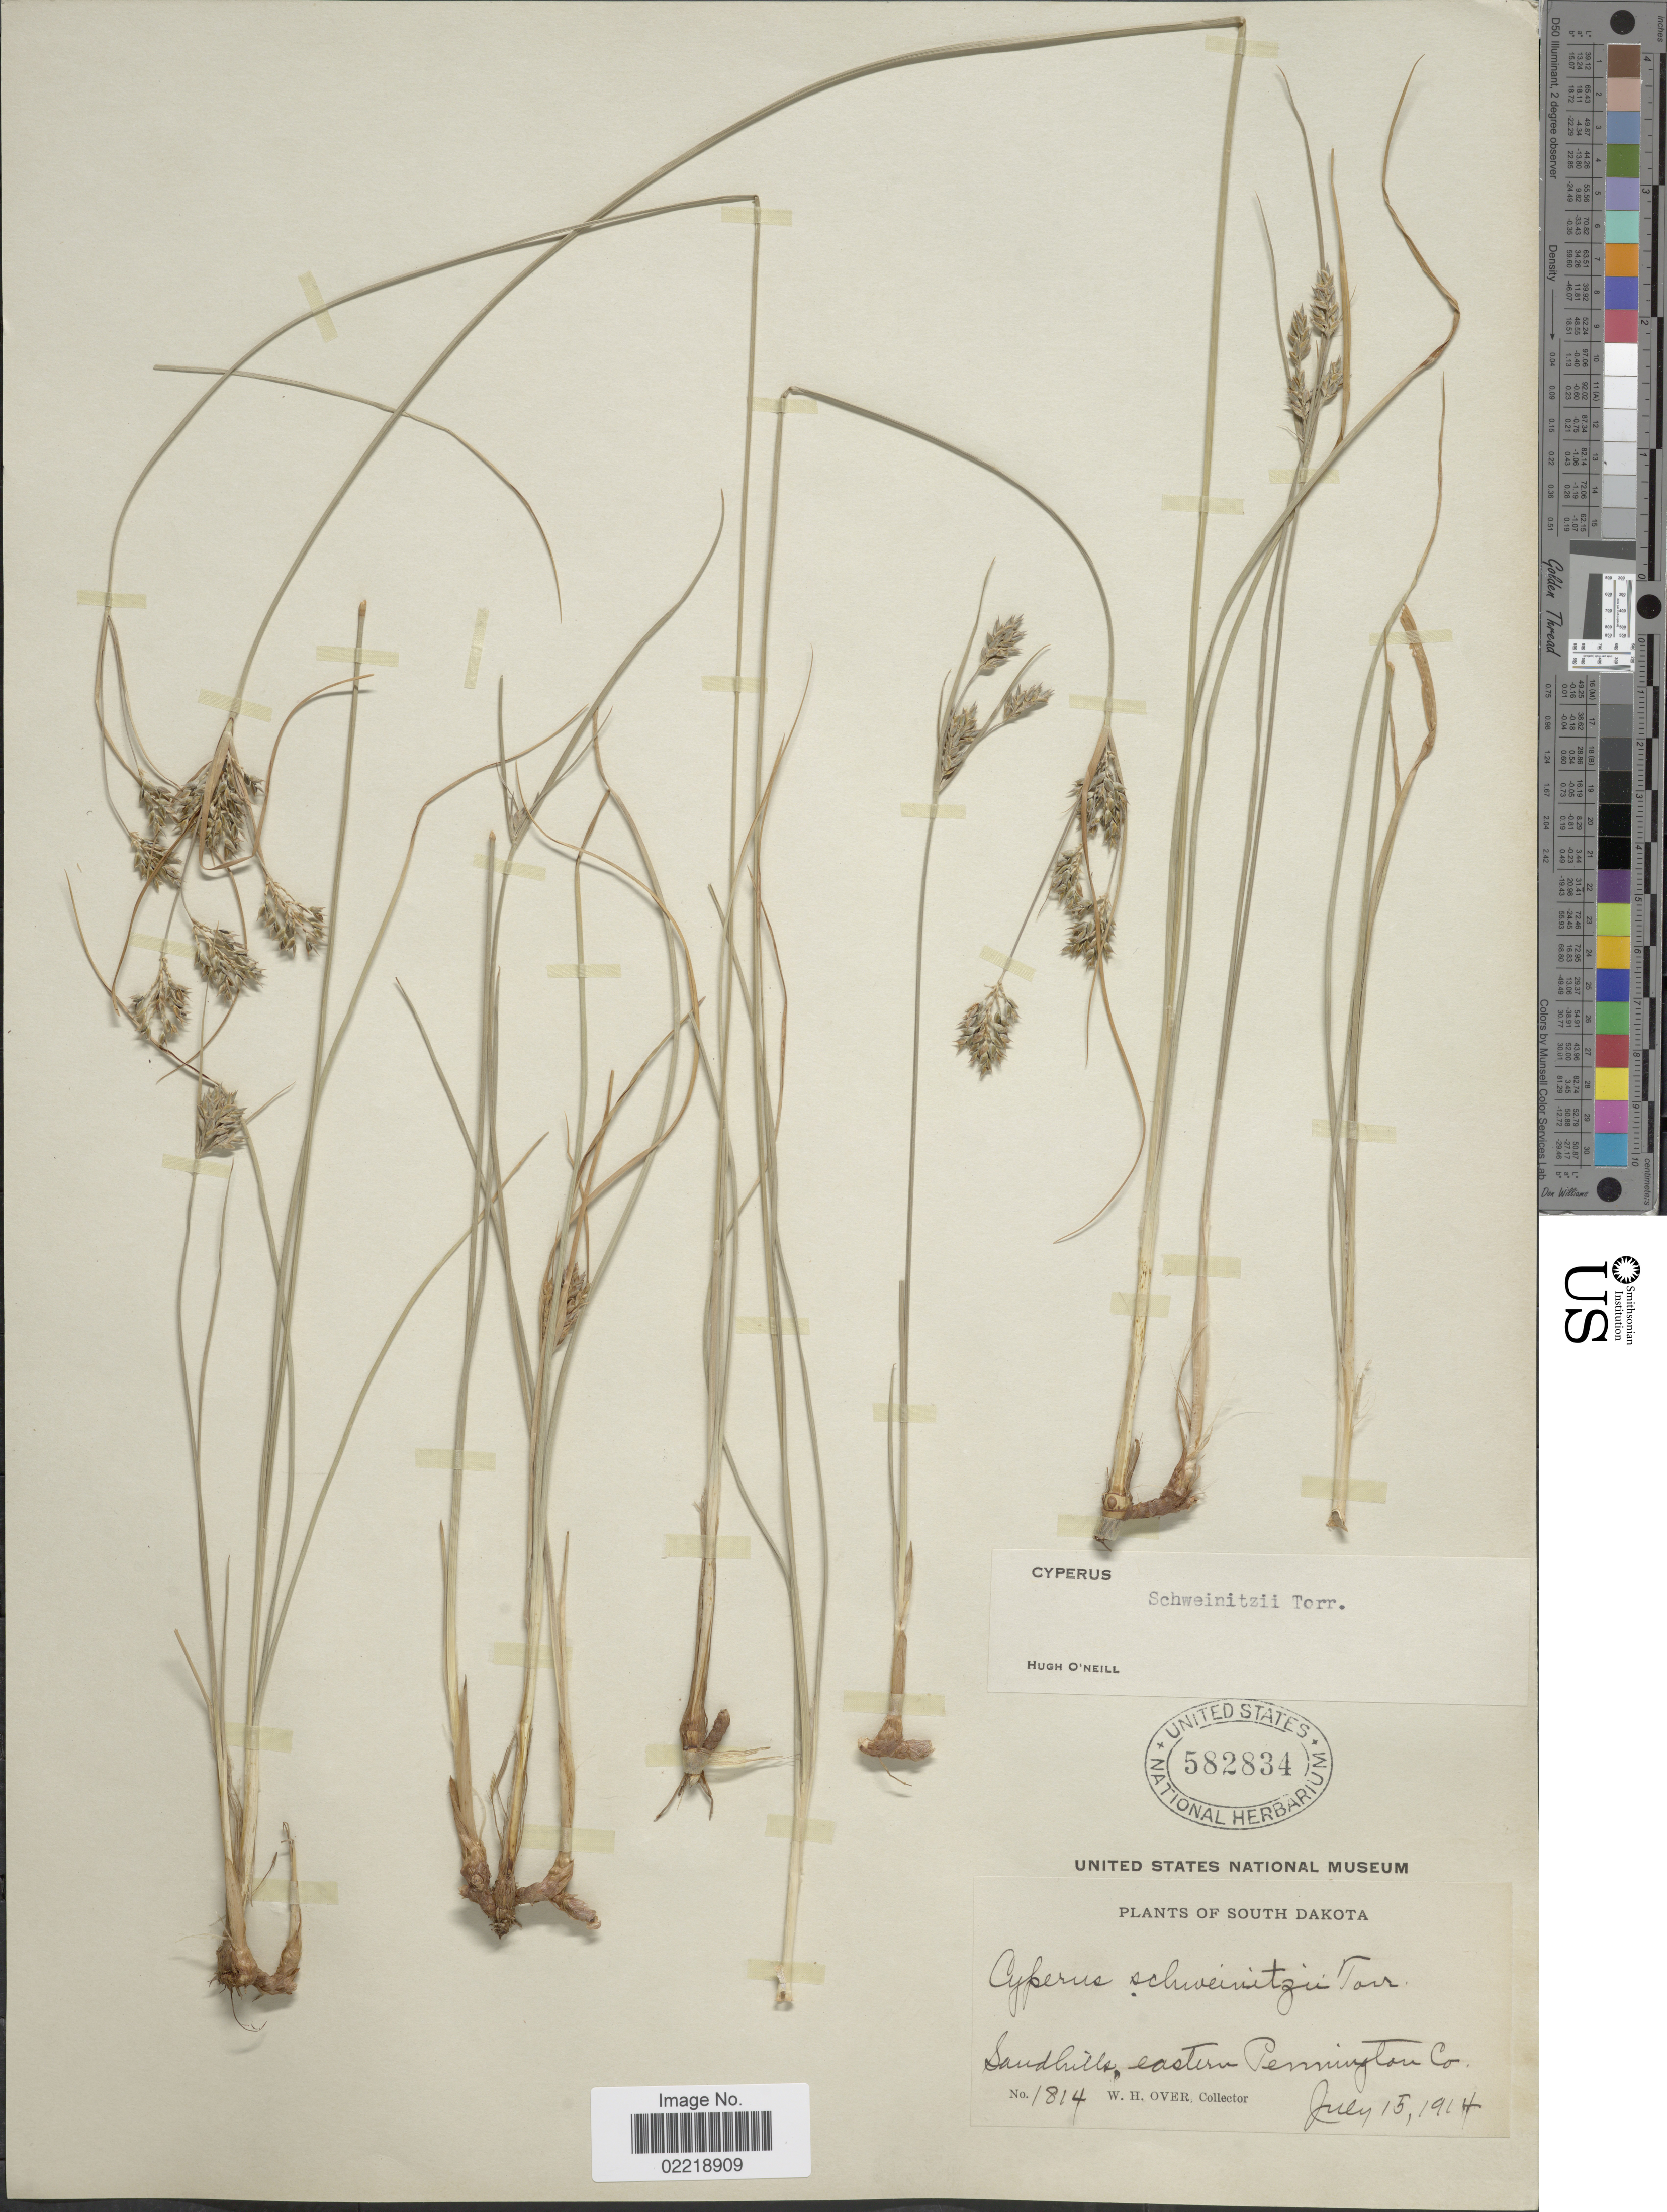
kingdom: Plantae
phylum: Tracheophyta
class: Liliopsida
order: Poales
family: Cyperaceae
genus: Cyperus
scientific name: Cyperus schweinitzii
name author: Torr.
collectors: W. Over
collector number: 1814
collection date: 1914-07-15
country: United States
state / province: South Dakota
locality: Sandhills, eastern Pennington Co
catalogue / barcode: US 582834